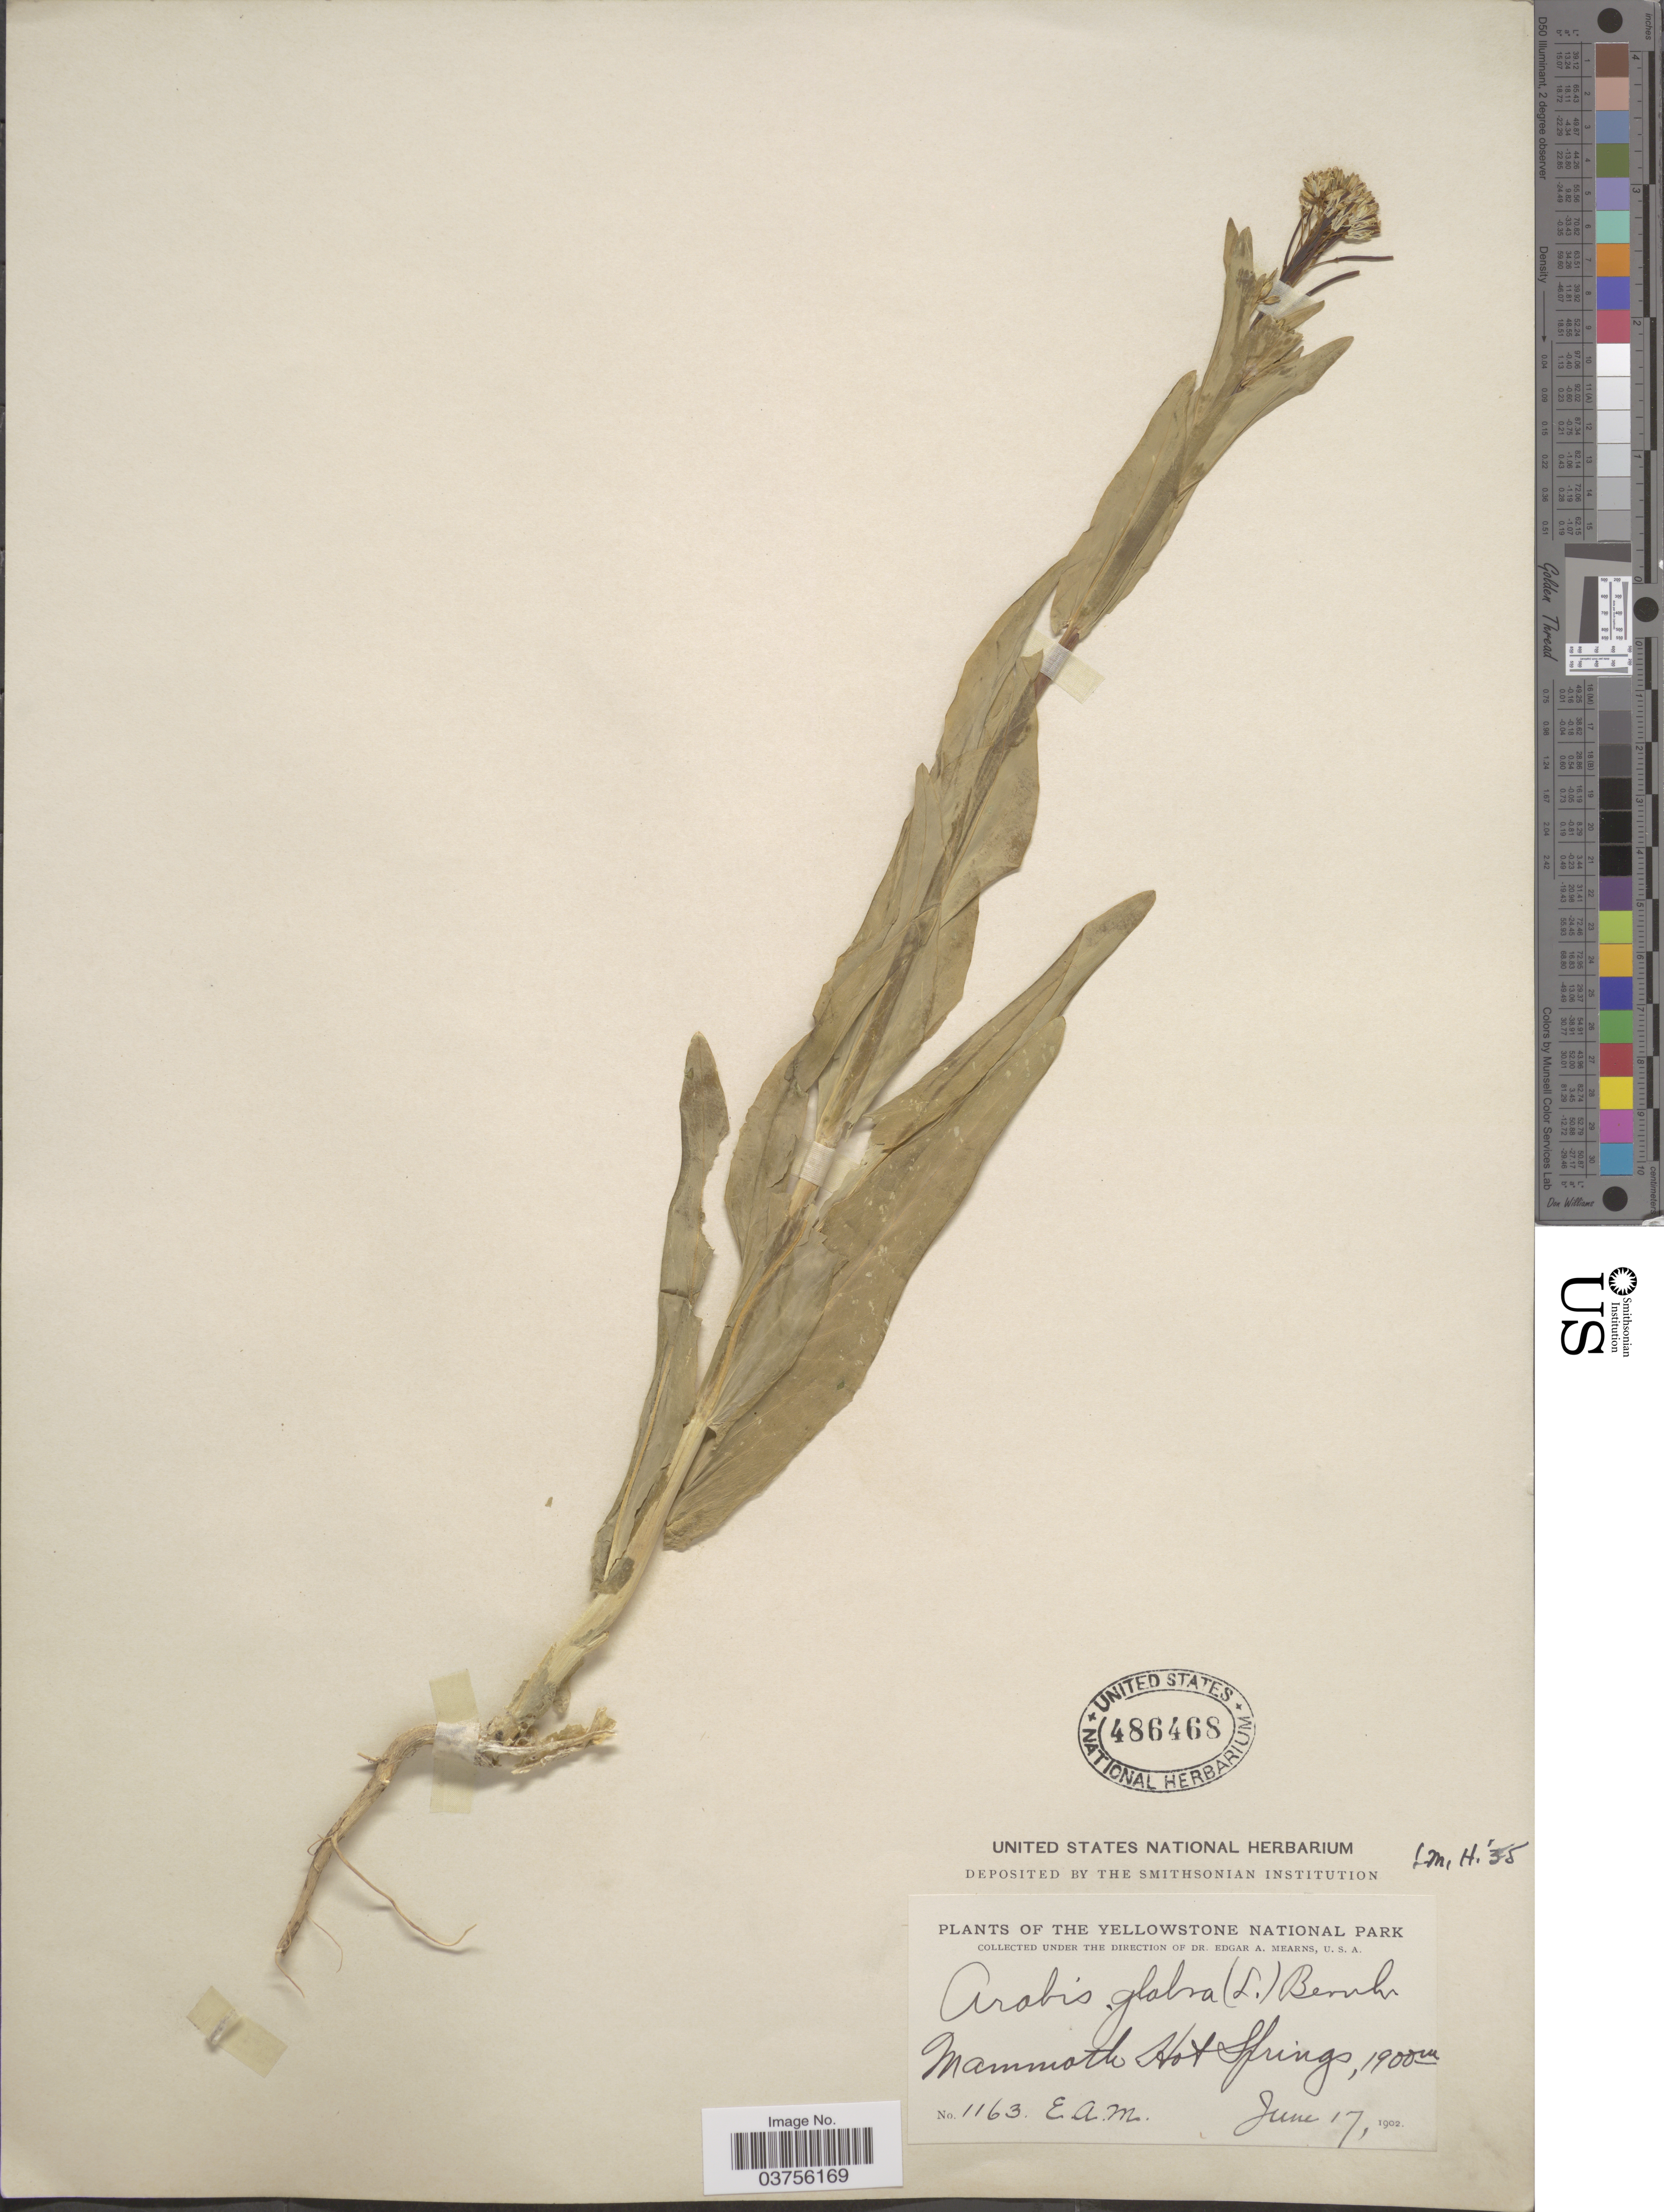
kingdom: Plantae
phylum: Tracheophyta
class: Magnoliopsida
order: Brassicales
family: Brassicaceae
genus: Turritis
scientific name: Turritis glabra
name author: L.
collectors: E. A. Mearns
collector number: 1163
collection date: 1902-06-17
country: United States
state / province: Wyoming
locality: The Yellowstone National Park. Mammoth Hot Springs.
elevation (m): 1900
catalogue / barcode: US 486468